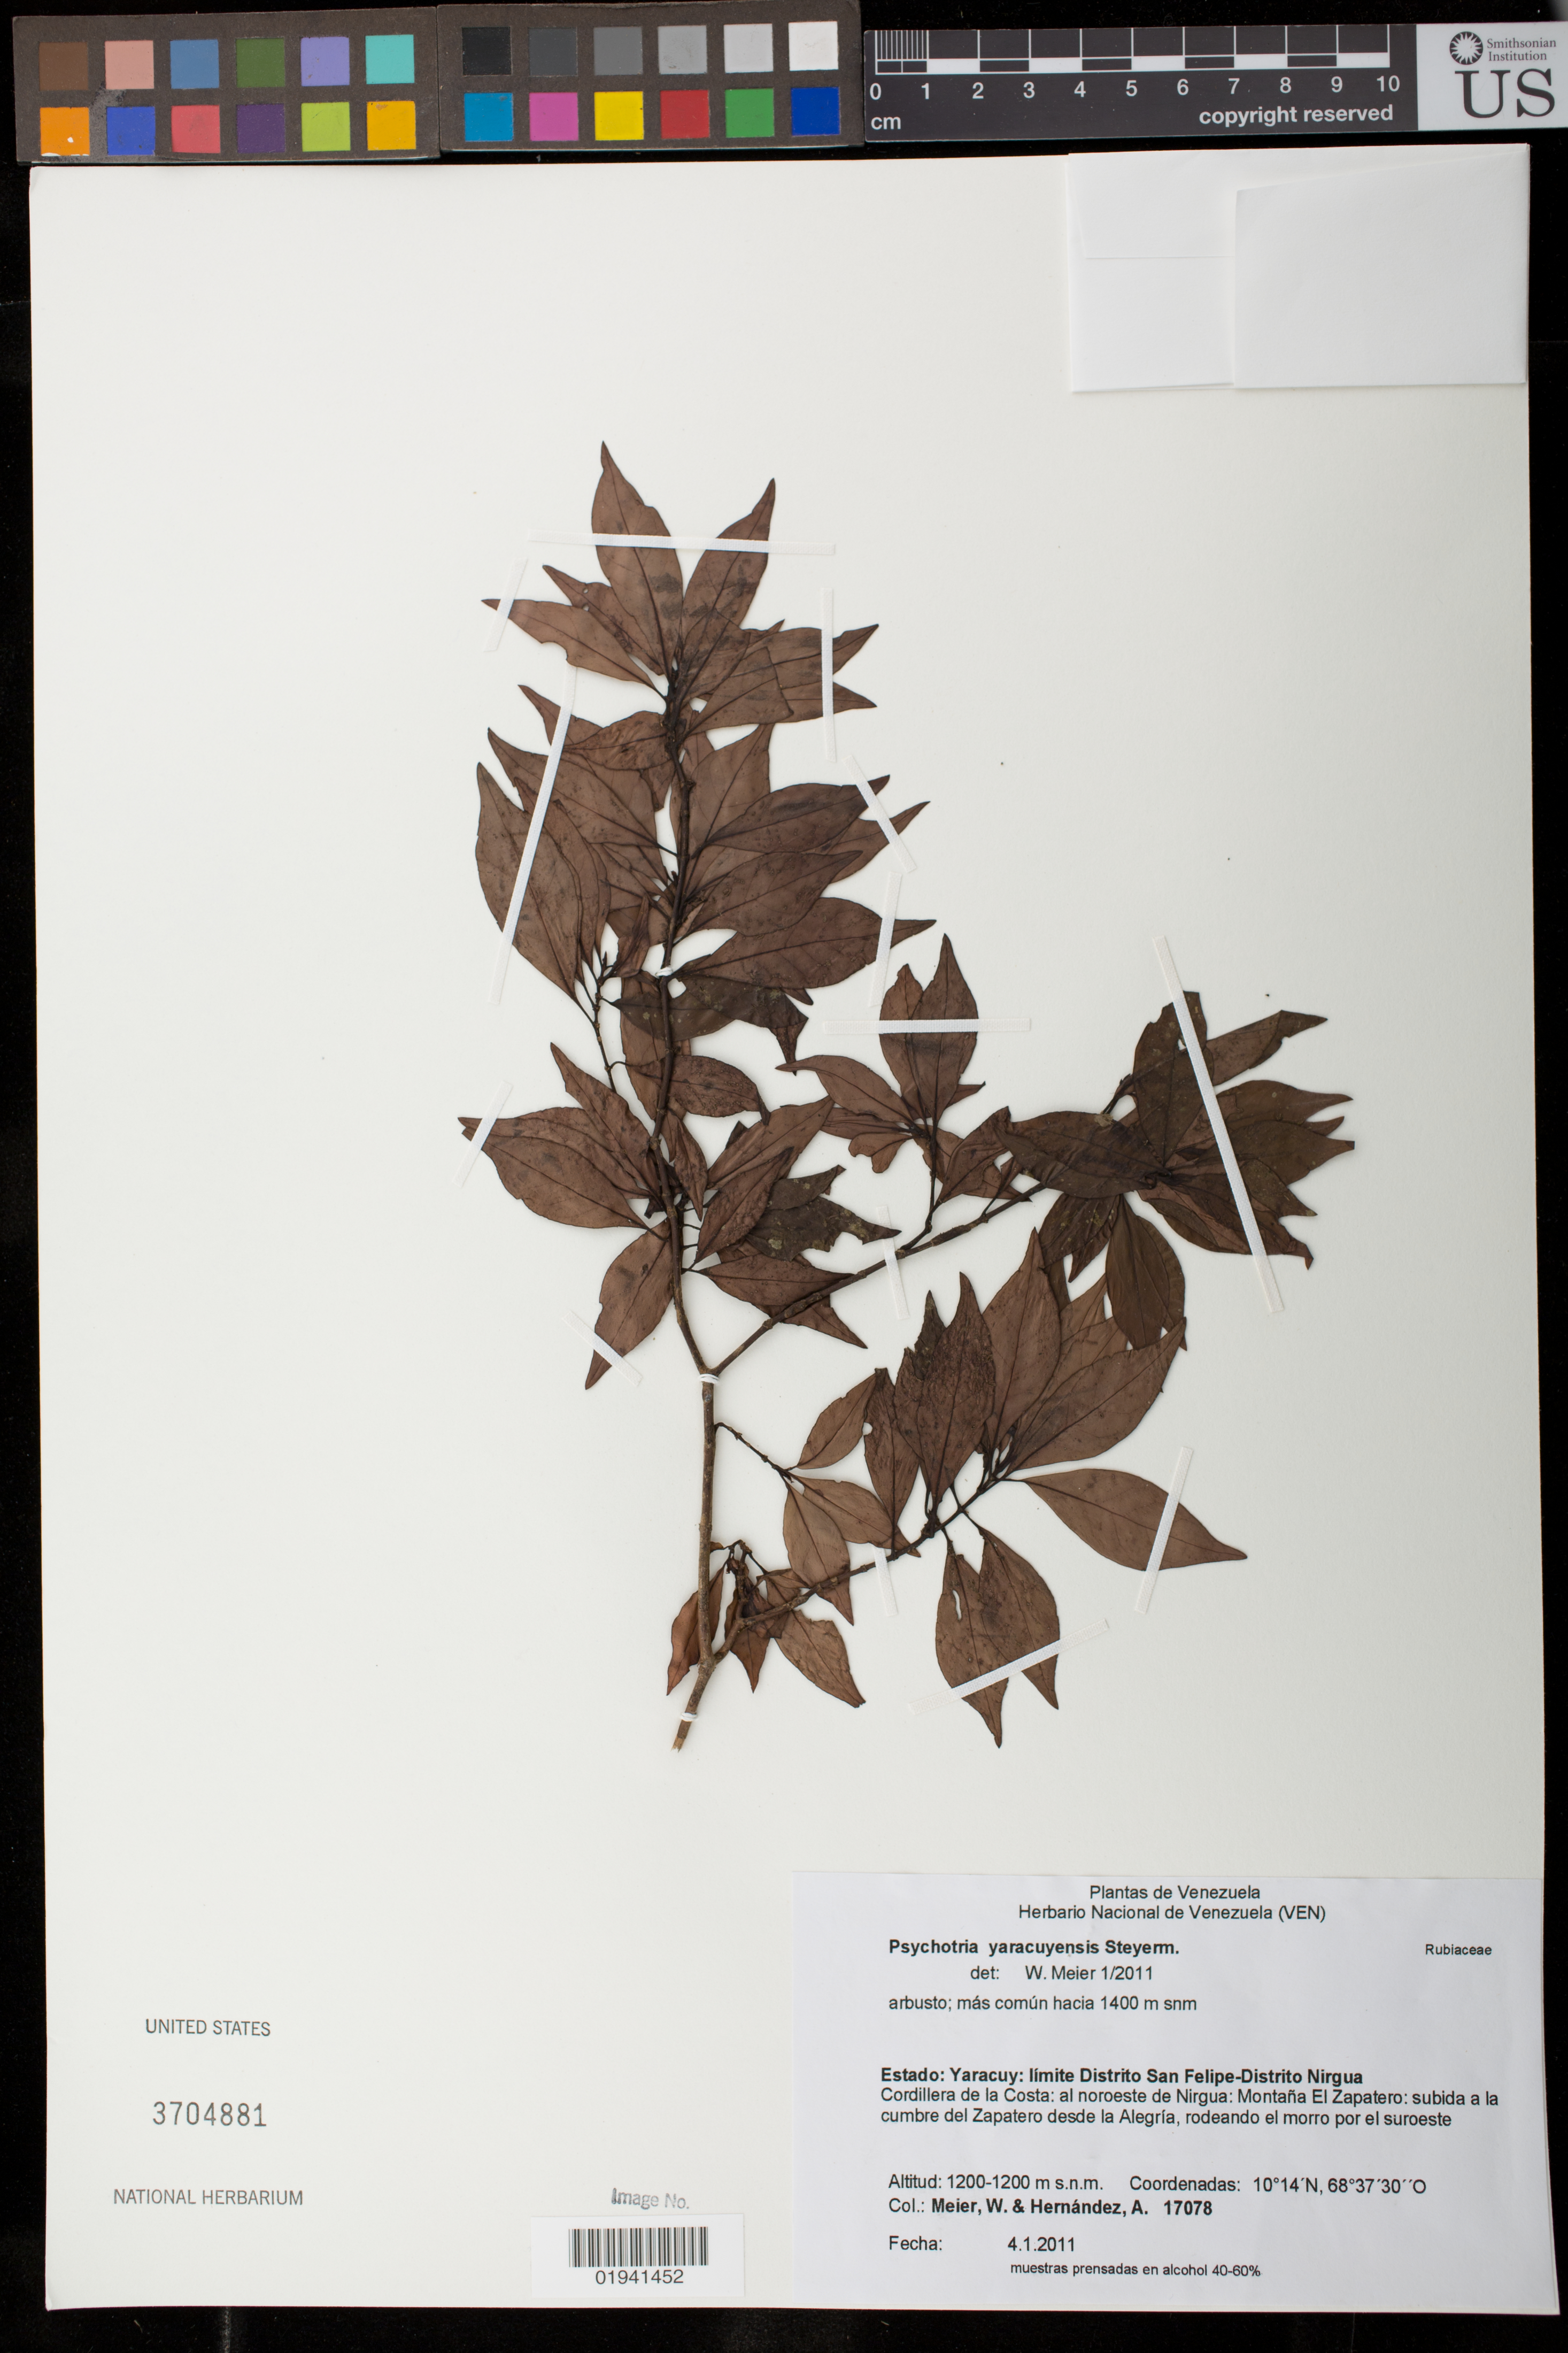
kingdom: Plantae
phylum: Tracheophyta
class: Magnoliopsida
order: Gentianales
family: Rubiaceae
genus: Psychotria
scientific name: Psychotria yaracuyensis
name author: Steyerm.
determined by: Meier, Winfried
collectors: W. Meier & A. Hernandez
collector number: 17078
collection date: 2011-01-04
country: Venezuela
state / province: Yaracuy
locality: límete Distrito San Felipe-Distrito Nirgua, Cordillera de la Costa: al noroeste de Nirgua: Montaña El Zapatero: subida a la cumbre del Zapatero desde la Alegria, rodeando el morro por el suroeste.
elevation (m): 1200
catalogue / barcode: US 3704881